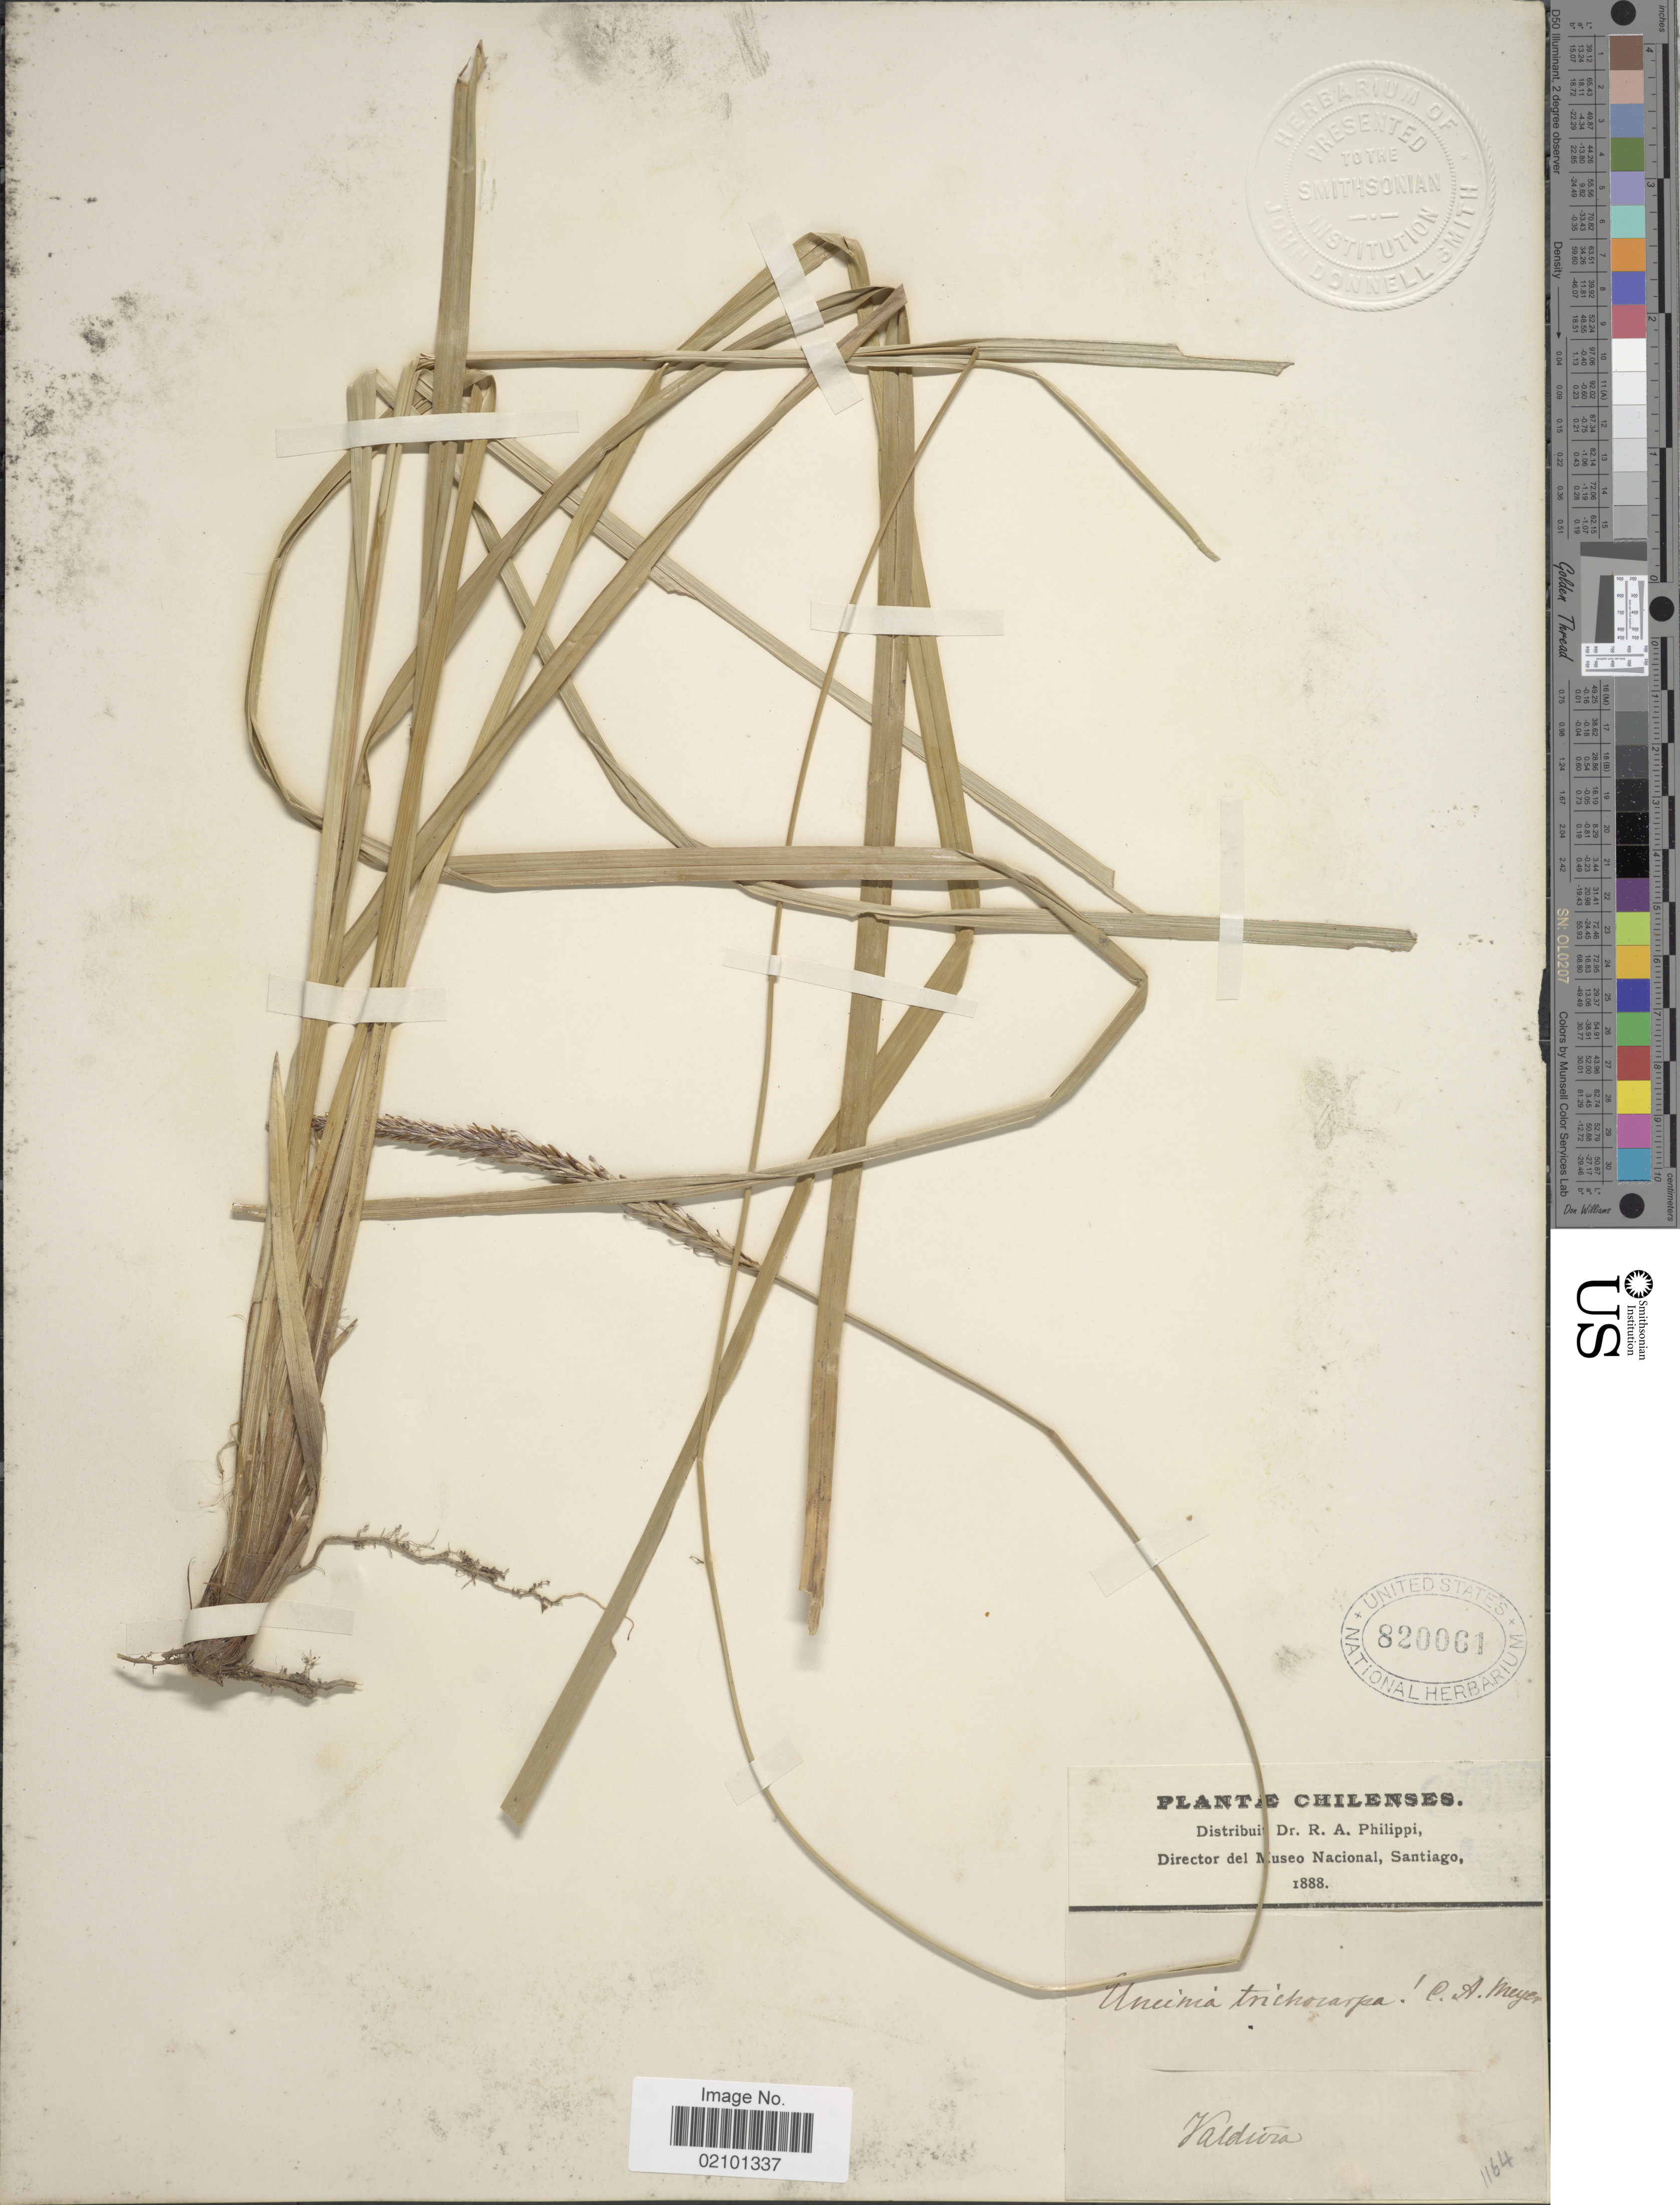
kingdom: Plantae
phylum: Tracheophyta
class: Liliopsida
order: Poales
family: Cyperaceae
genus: Carex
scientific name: Carex quinquin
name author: Jim.Mejías & Dorr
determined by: Jimnéz-Mejias, Pedro, (UPOS), Universidad Pablo de Olavide (SPAIN)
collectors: ex. herb. R.A. Philippi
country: Chile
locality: Valdivia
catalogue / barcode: US 820061